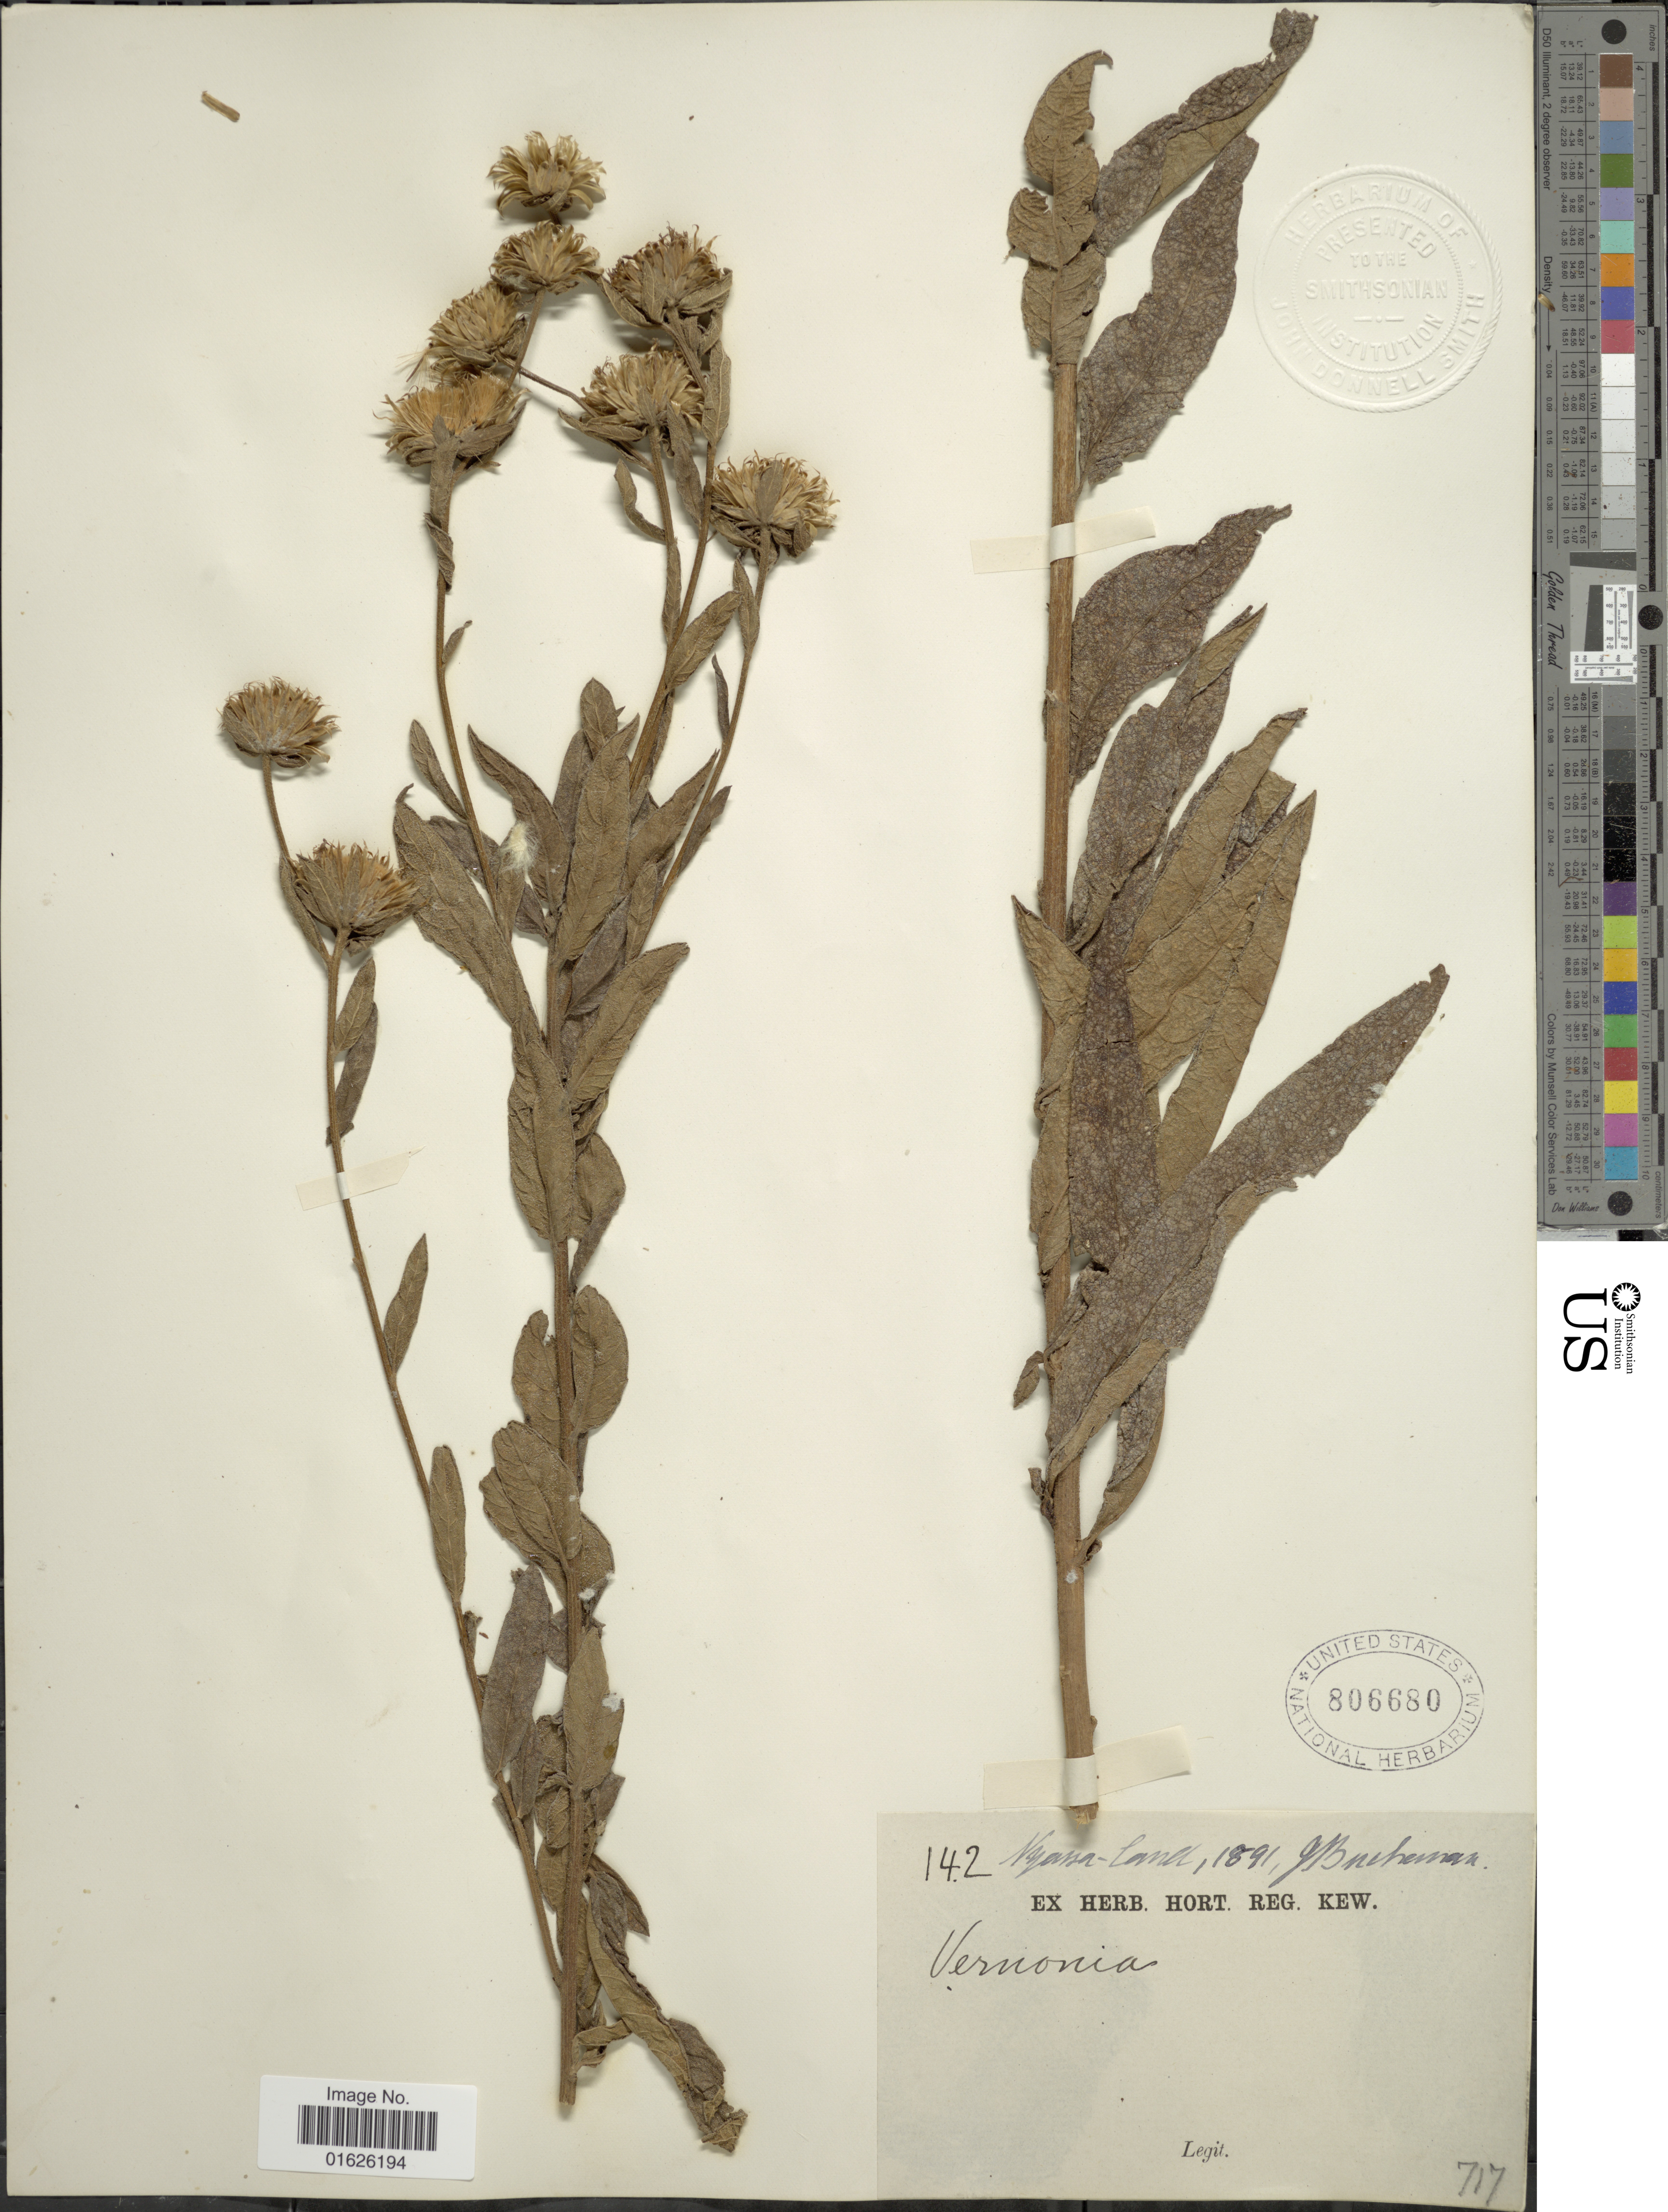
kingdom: Plantae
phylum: Tracheophyta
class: Magnoliopsida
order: Asterales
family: Asteraceae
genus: Linzia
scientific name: Linzia purpurea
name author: (Sch. Bip. ex Walp.) Isawumi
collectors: J. Buchanan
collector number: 142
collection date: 1891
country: Malawi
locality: Nyasa - Land.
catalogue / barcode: US 806680